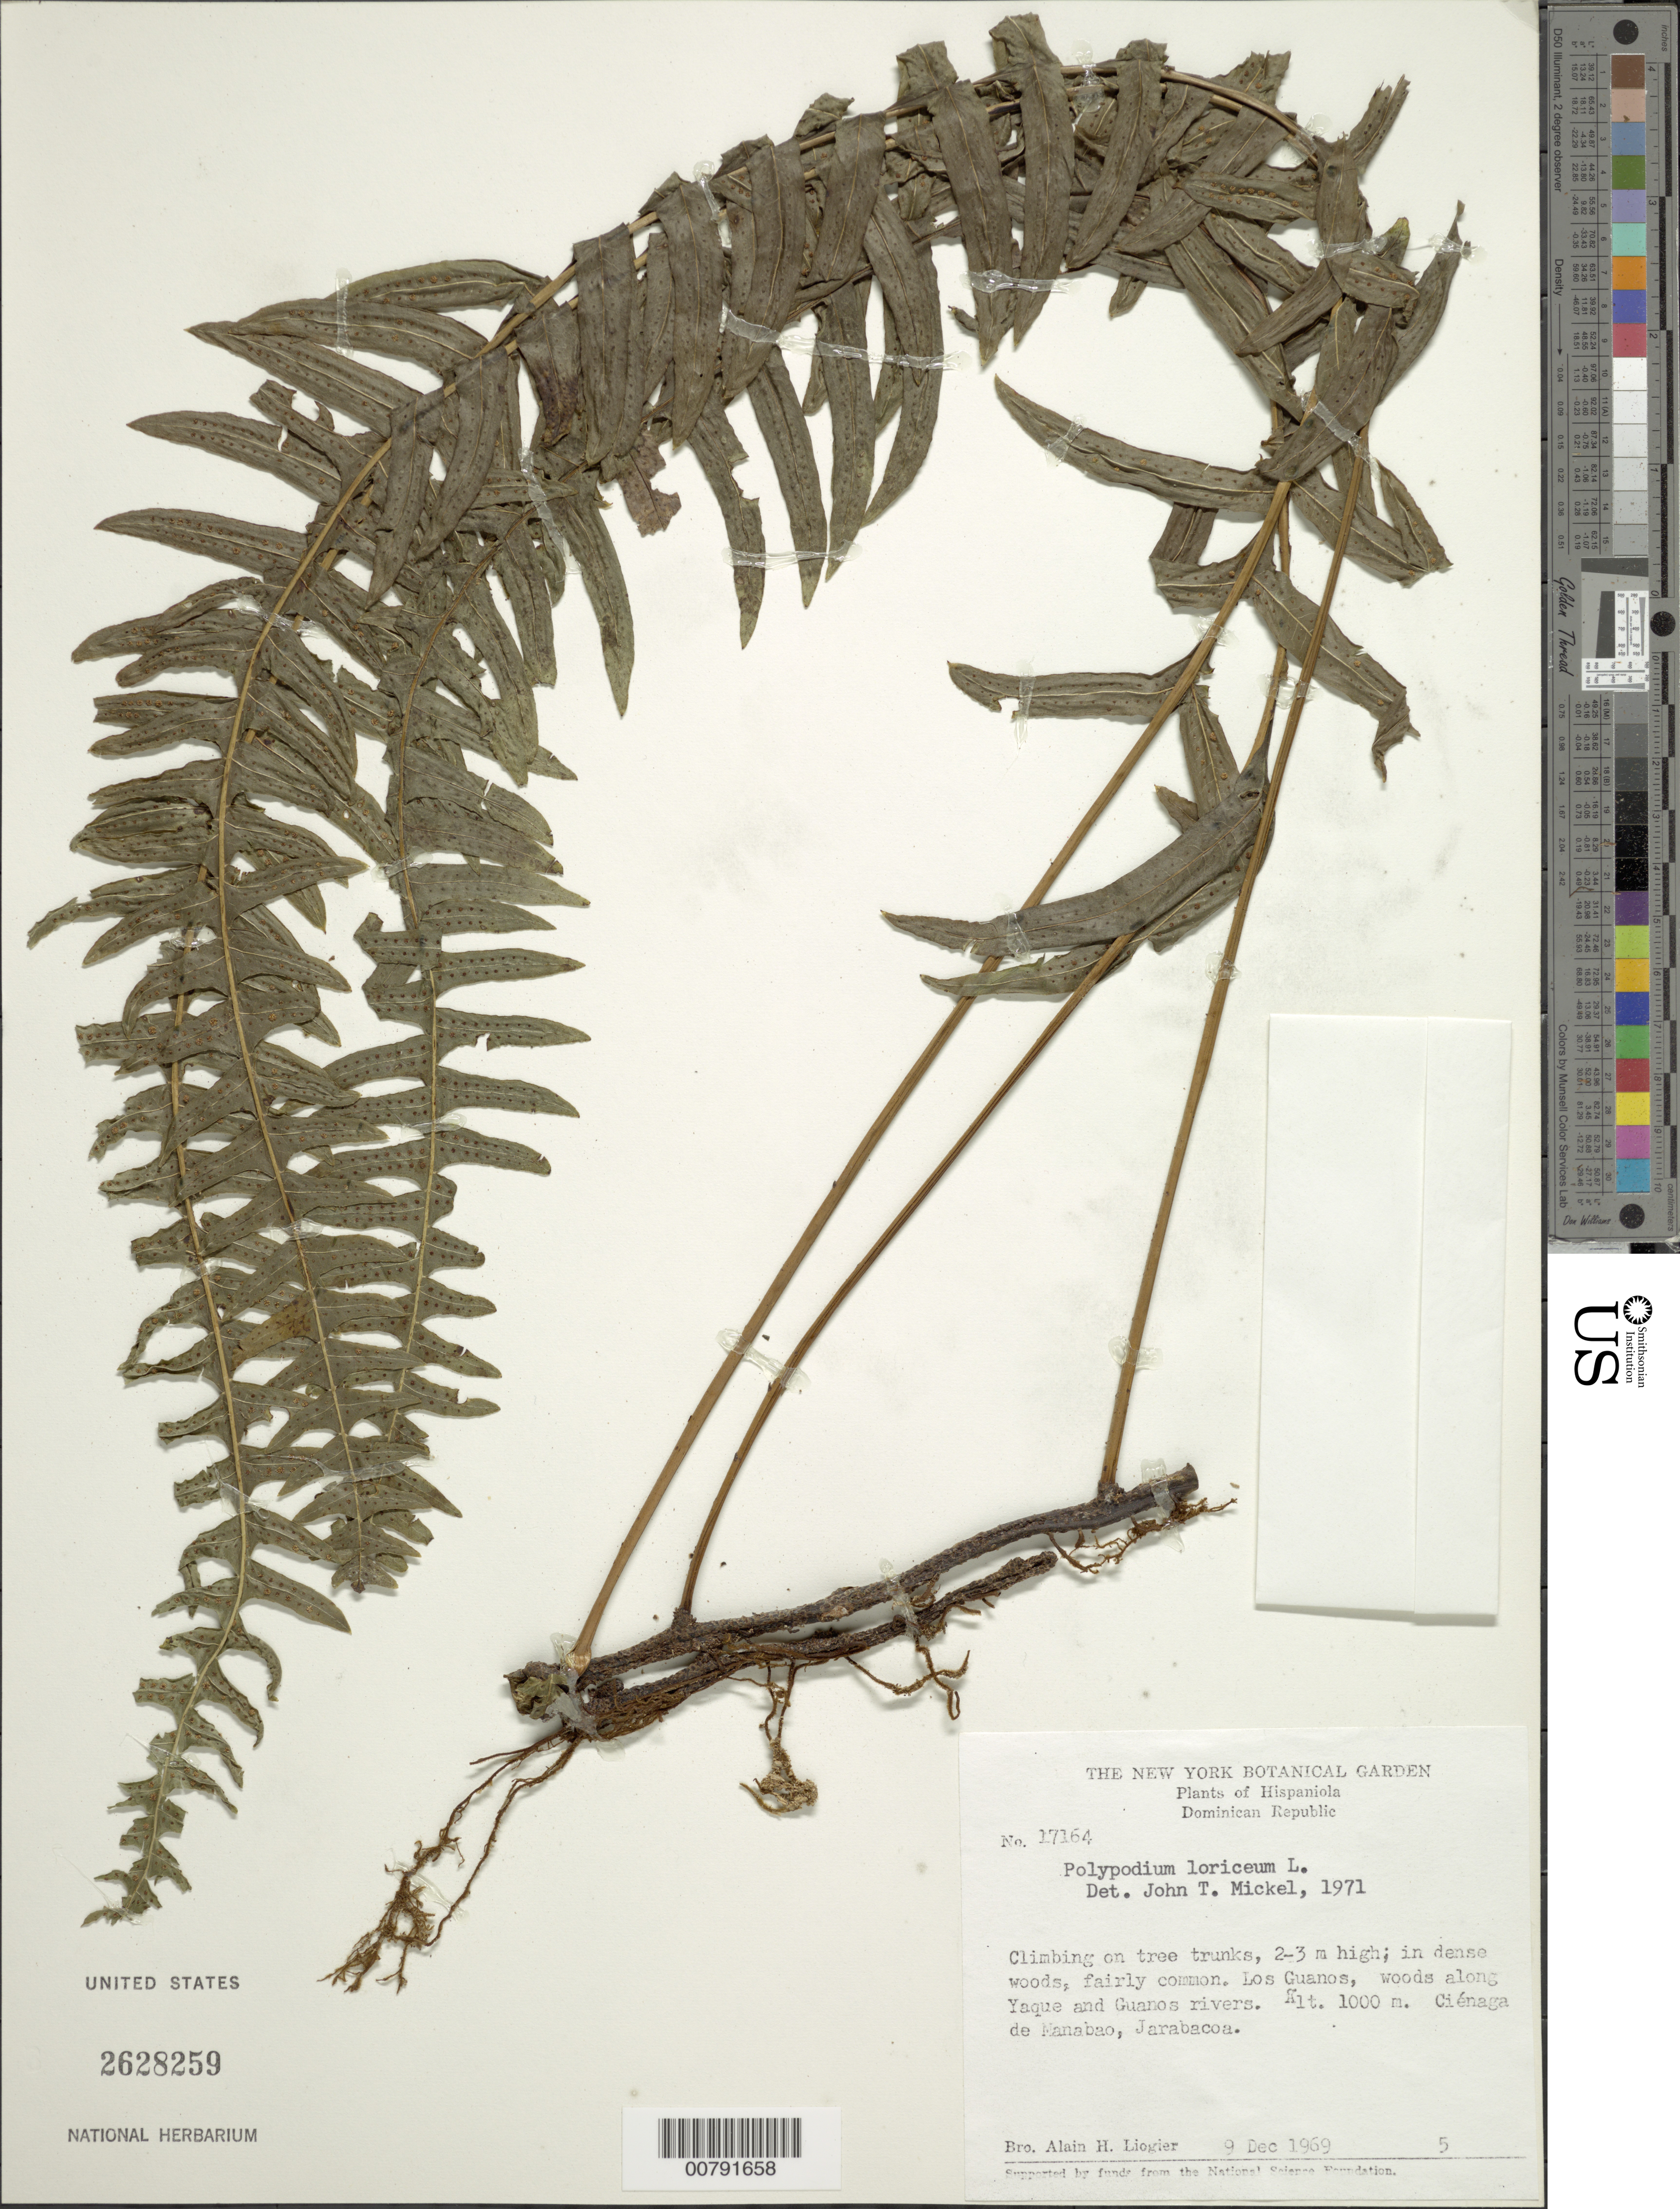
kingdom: Plantae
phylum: Tracheophyta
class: Polypodiopsida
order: Polypodiales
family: Polypodiaceae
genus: Serpocaulon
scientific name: Serpocaulon loriceum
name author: (L.) A.R. Sm.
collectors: A. H. Liogier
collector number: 17164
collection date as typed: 09 Dec 1969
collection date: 1969-12-09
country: Dominican Republic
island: Hispaniola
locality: Los Guanos, Yaque and Guanos R., Ciénaga de Manabao, Jarabacoa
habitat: In dense woods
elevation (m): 1000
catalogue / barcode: US 2628259